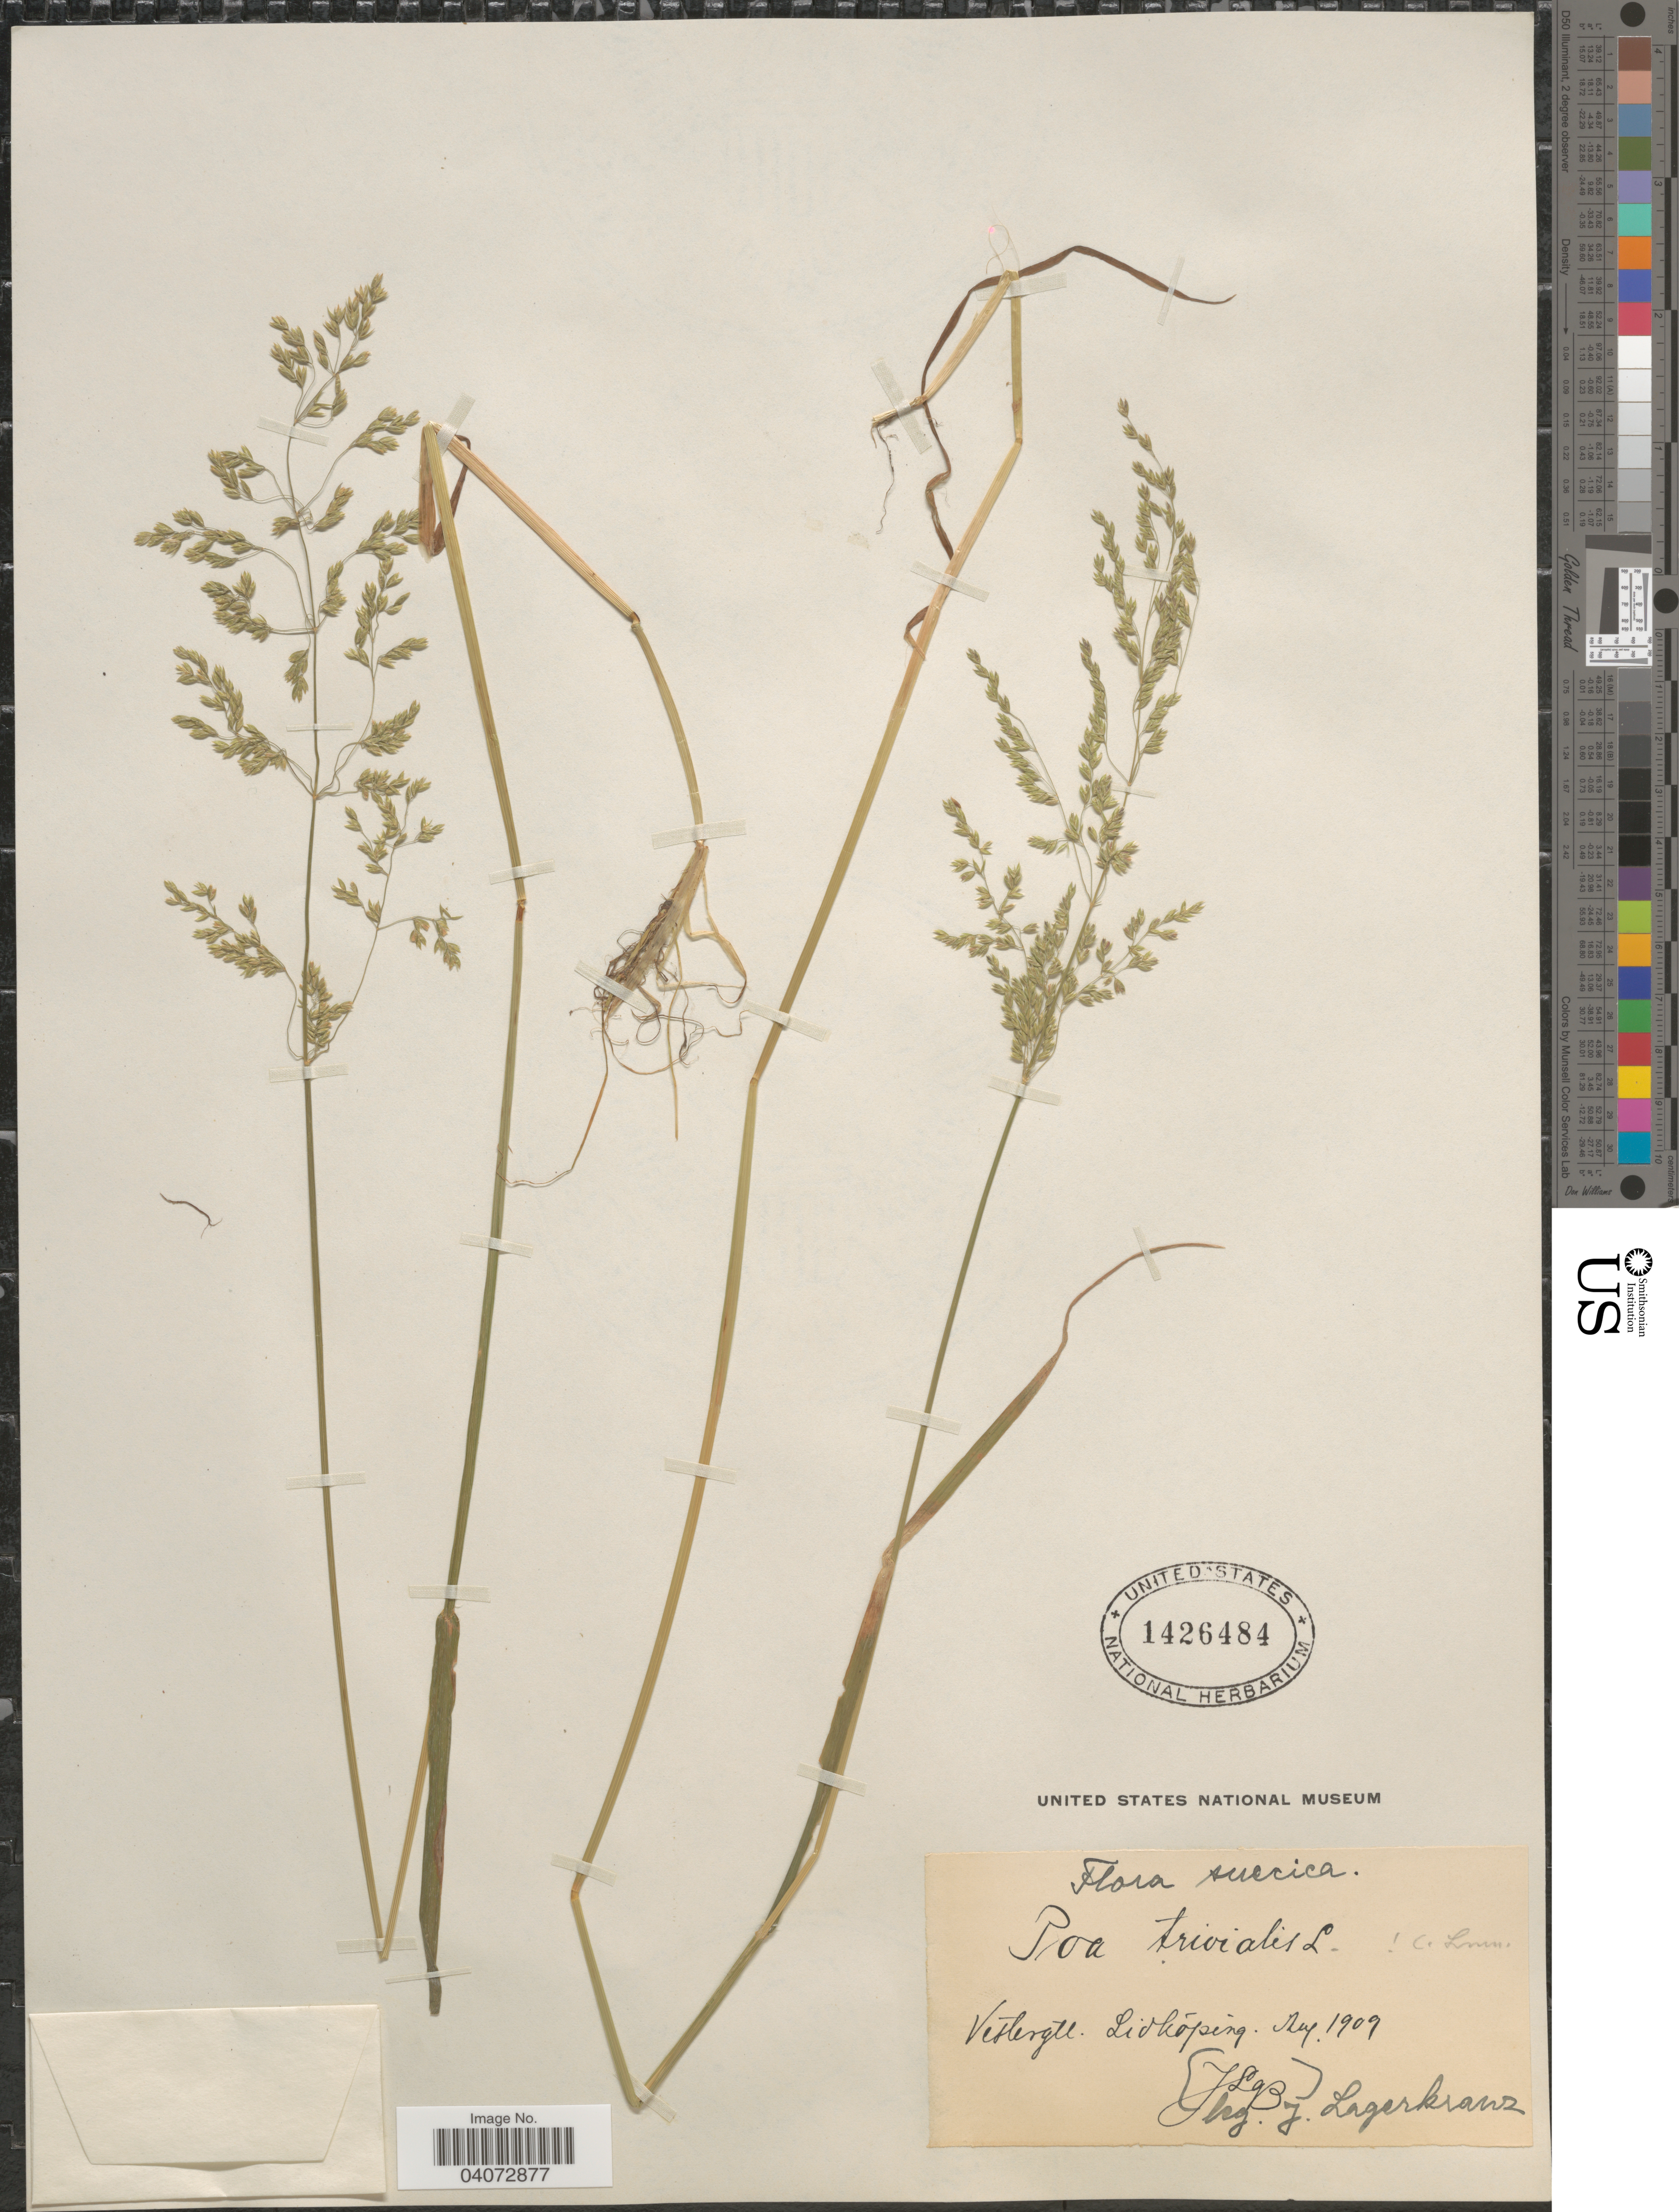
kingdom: Plantae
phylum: Tracheophyta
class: Liliopsida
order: Poales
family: Poaceae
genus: Poa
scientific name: Poa trivialis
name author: L.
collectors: J. Lagerkranz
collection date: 1909-05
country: Sweden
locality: Suecica. Vestergrtl. Lidköping.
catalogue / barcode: US 1426484